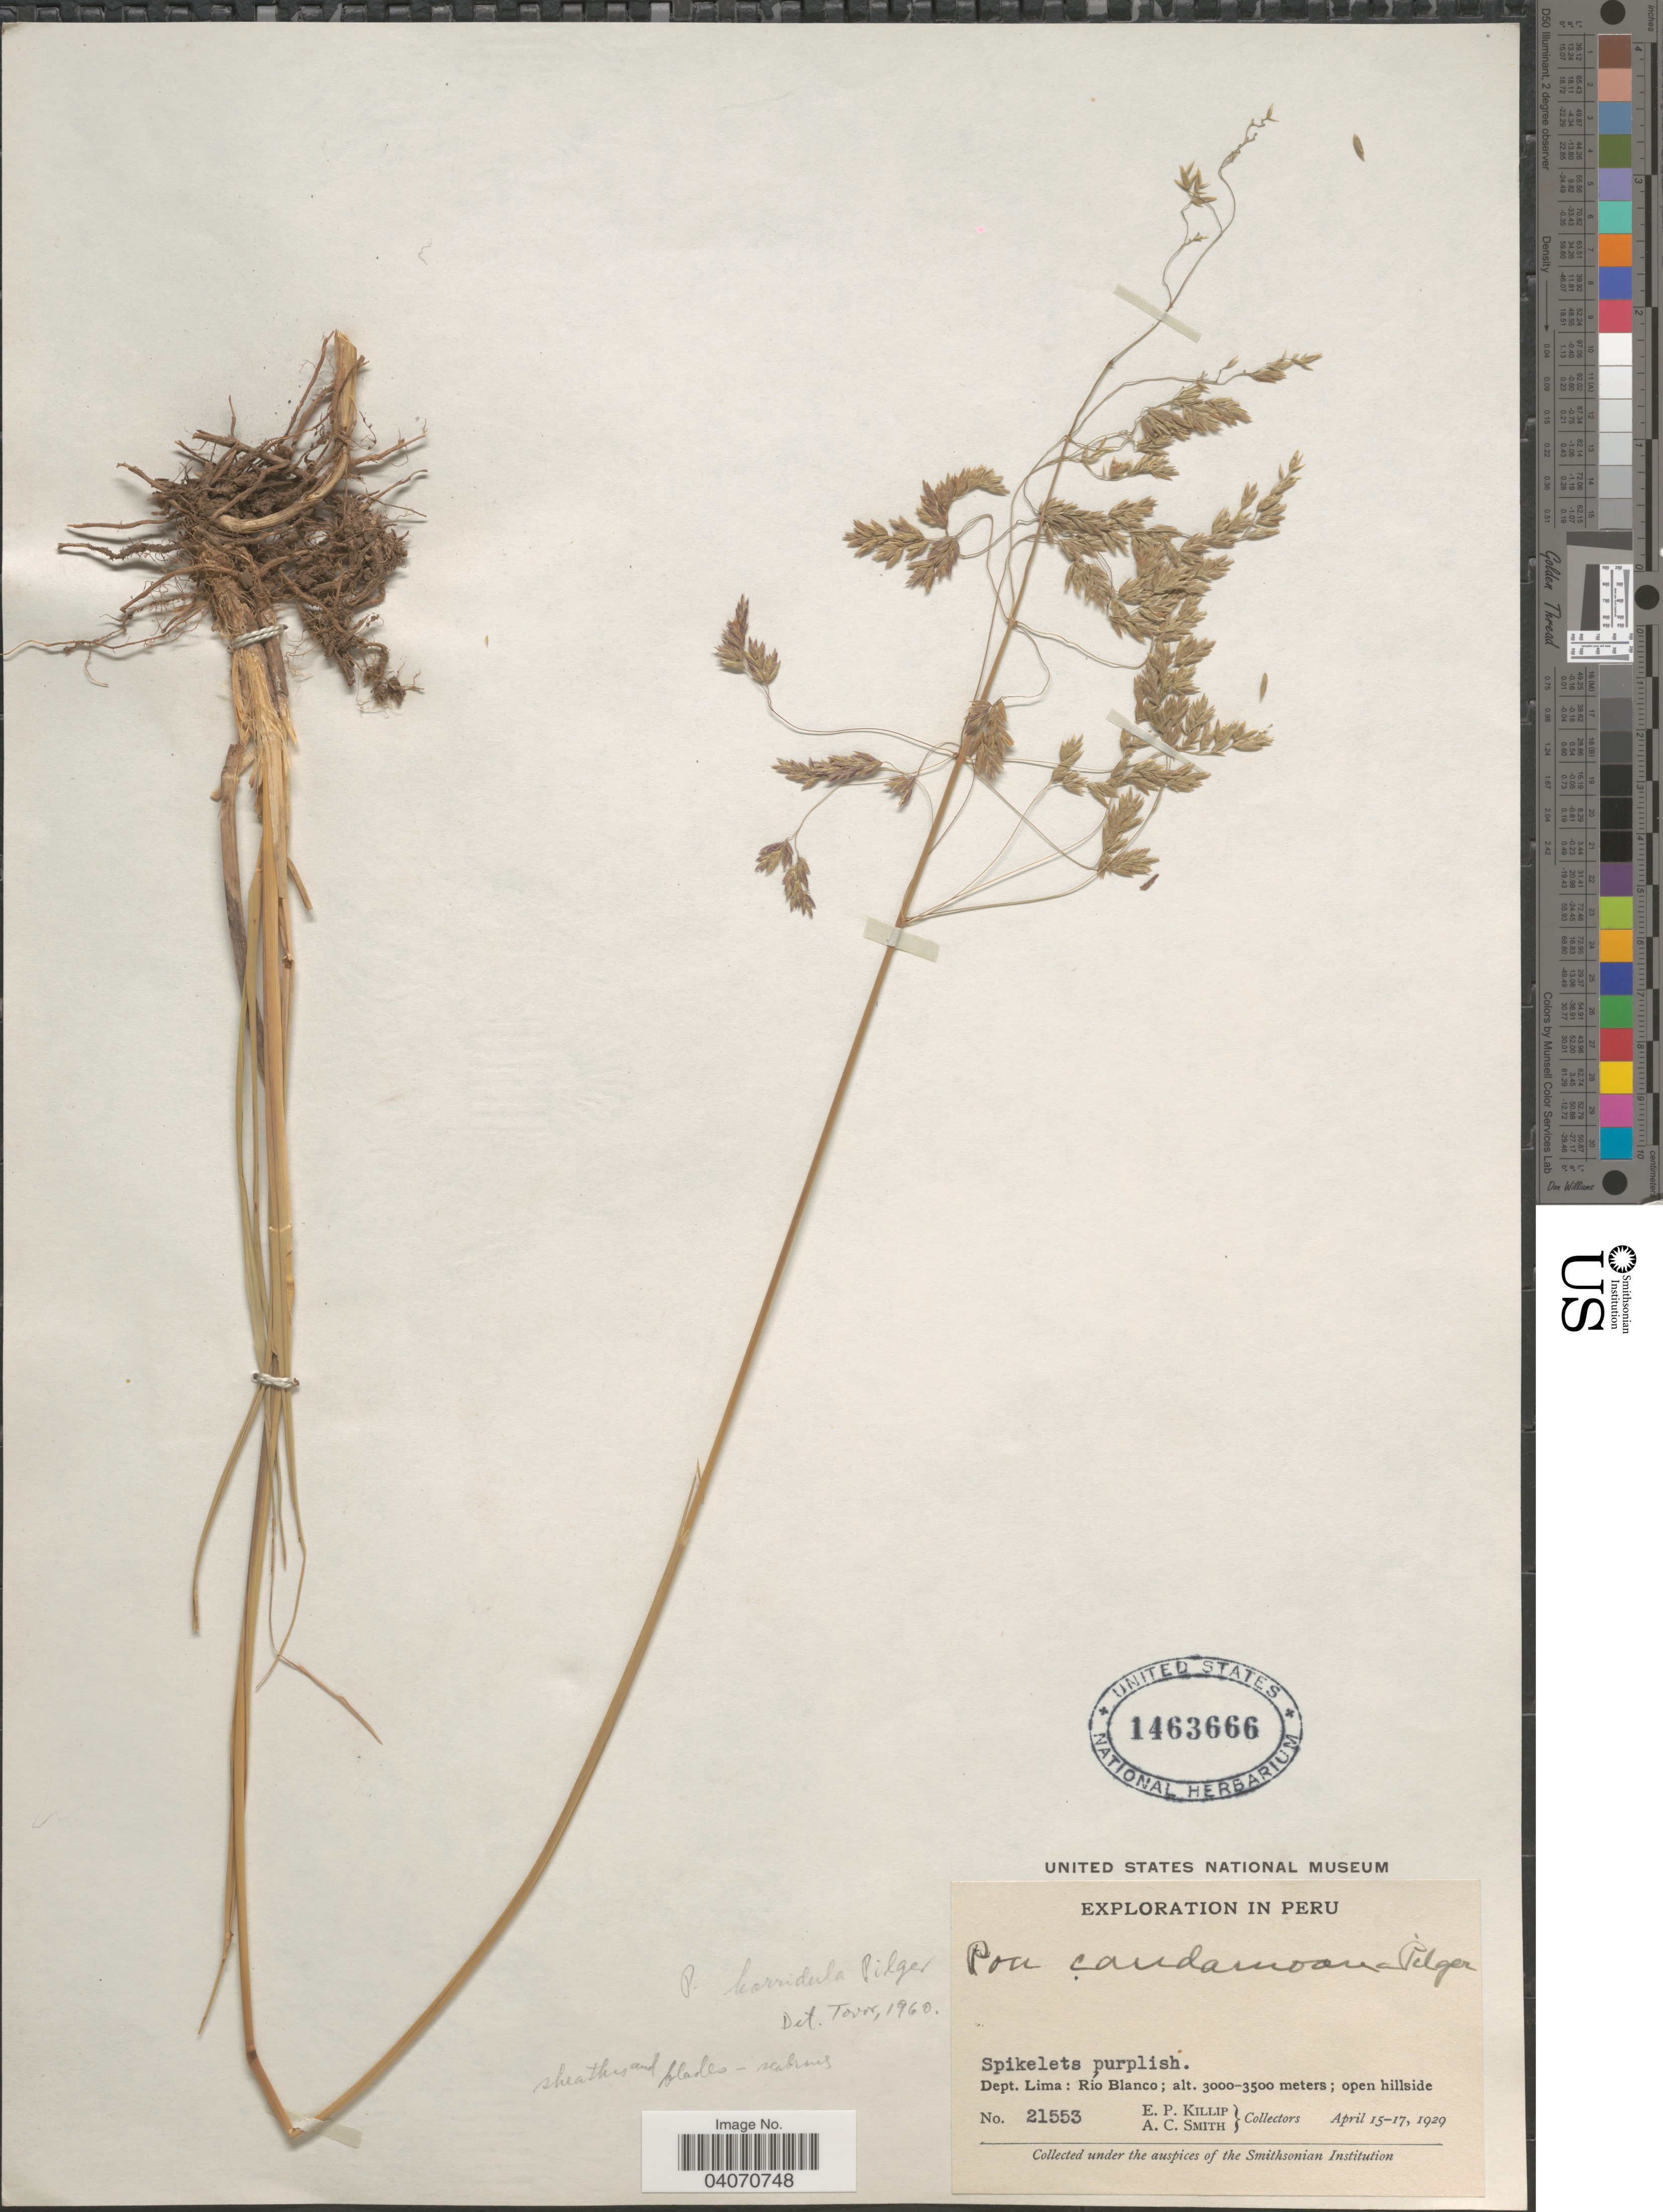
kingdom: Plantae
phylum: Tracheophyta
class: Liliopsida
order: Poales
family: Poaceae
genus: Poa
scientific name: Poa horridula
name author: Pilg.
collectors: E. P. Killip & A. C. Smith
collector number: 21553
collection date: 1929-04-15/1929-04-17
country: Peru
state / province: Lima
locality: Exploration in Peru. Dept. Lima: Río Blanco.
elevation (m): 3000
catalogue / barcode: US 1463666